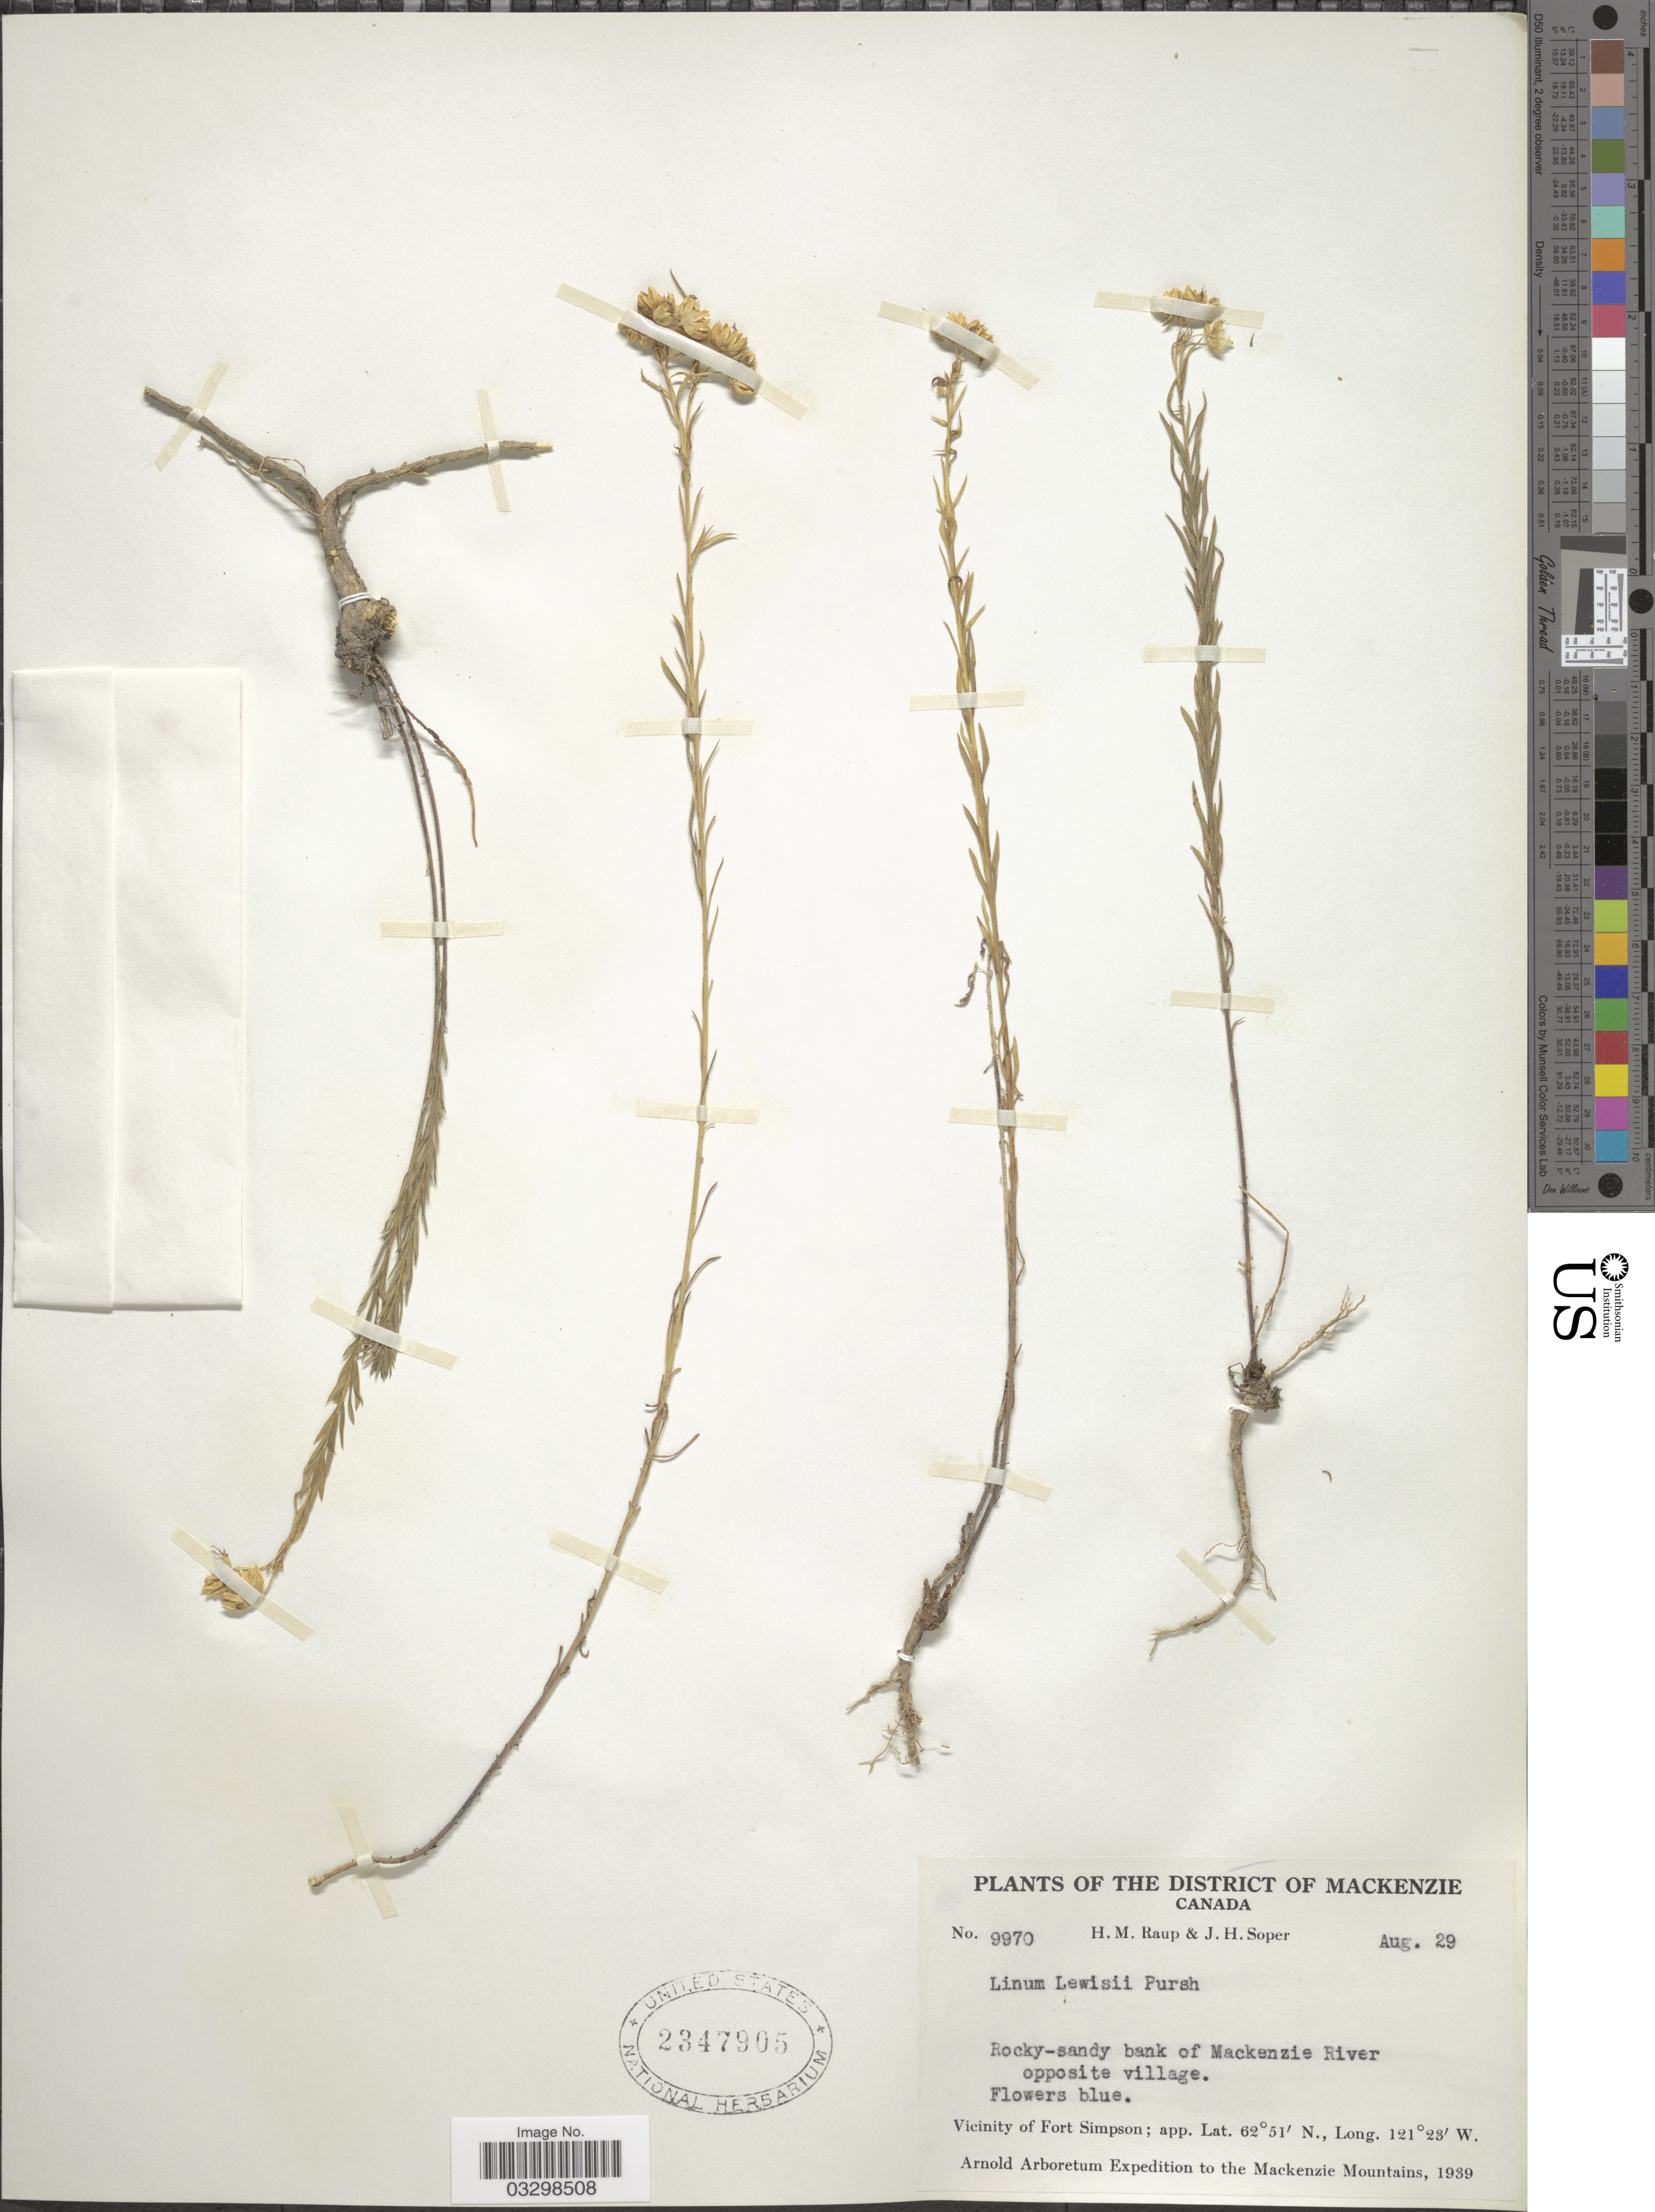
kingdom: Plantae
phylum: Tracheophyta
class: Magnoliopsida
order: Malpighiales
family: Linaceae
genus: Linum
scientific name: Linum lewisii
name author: Pursh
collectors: H. Raup & J. H. Soper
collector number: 9970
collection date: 1939-08-29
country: Canada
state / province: British Columbia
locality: The District of Mackenzie. Bank of Mackenzie River opposite village. Vicinity of Fort Simpson. Mackenzie Mountains.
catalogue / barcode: US 2347905